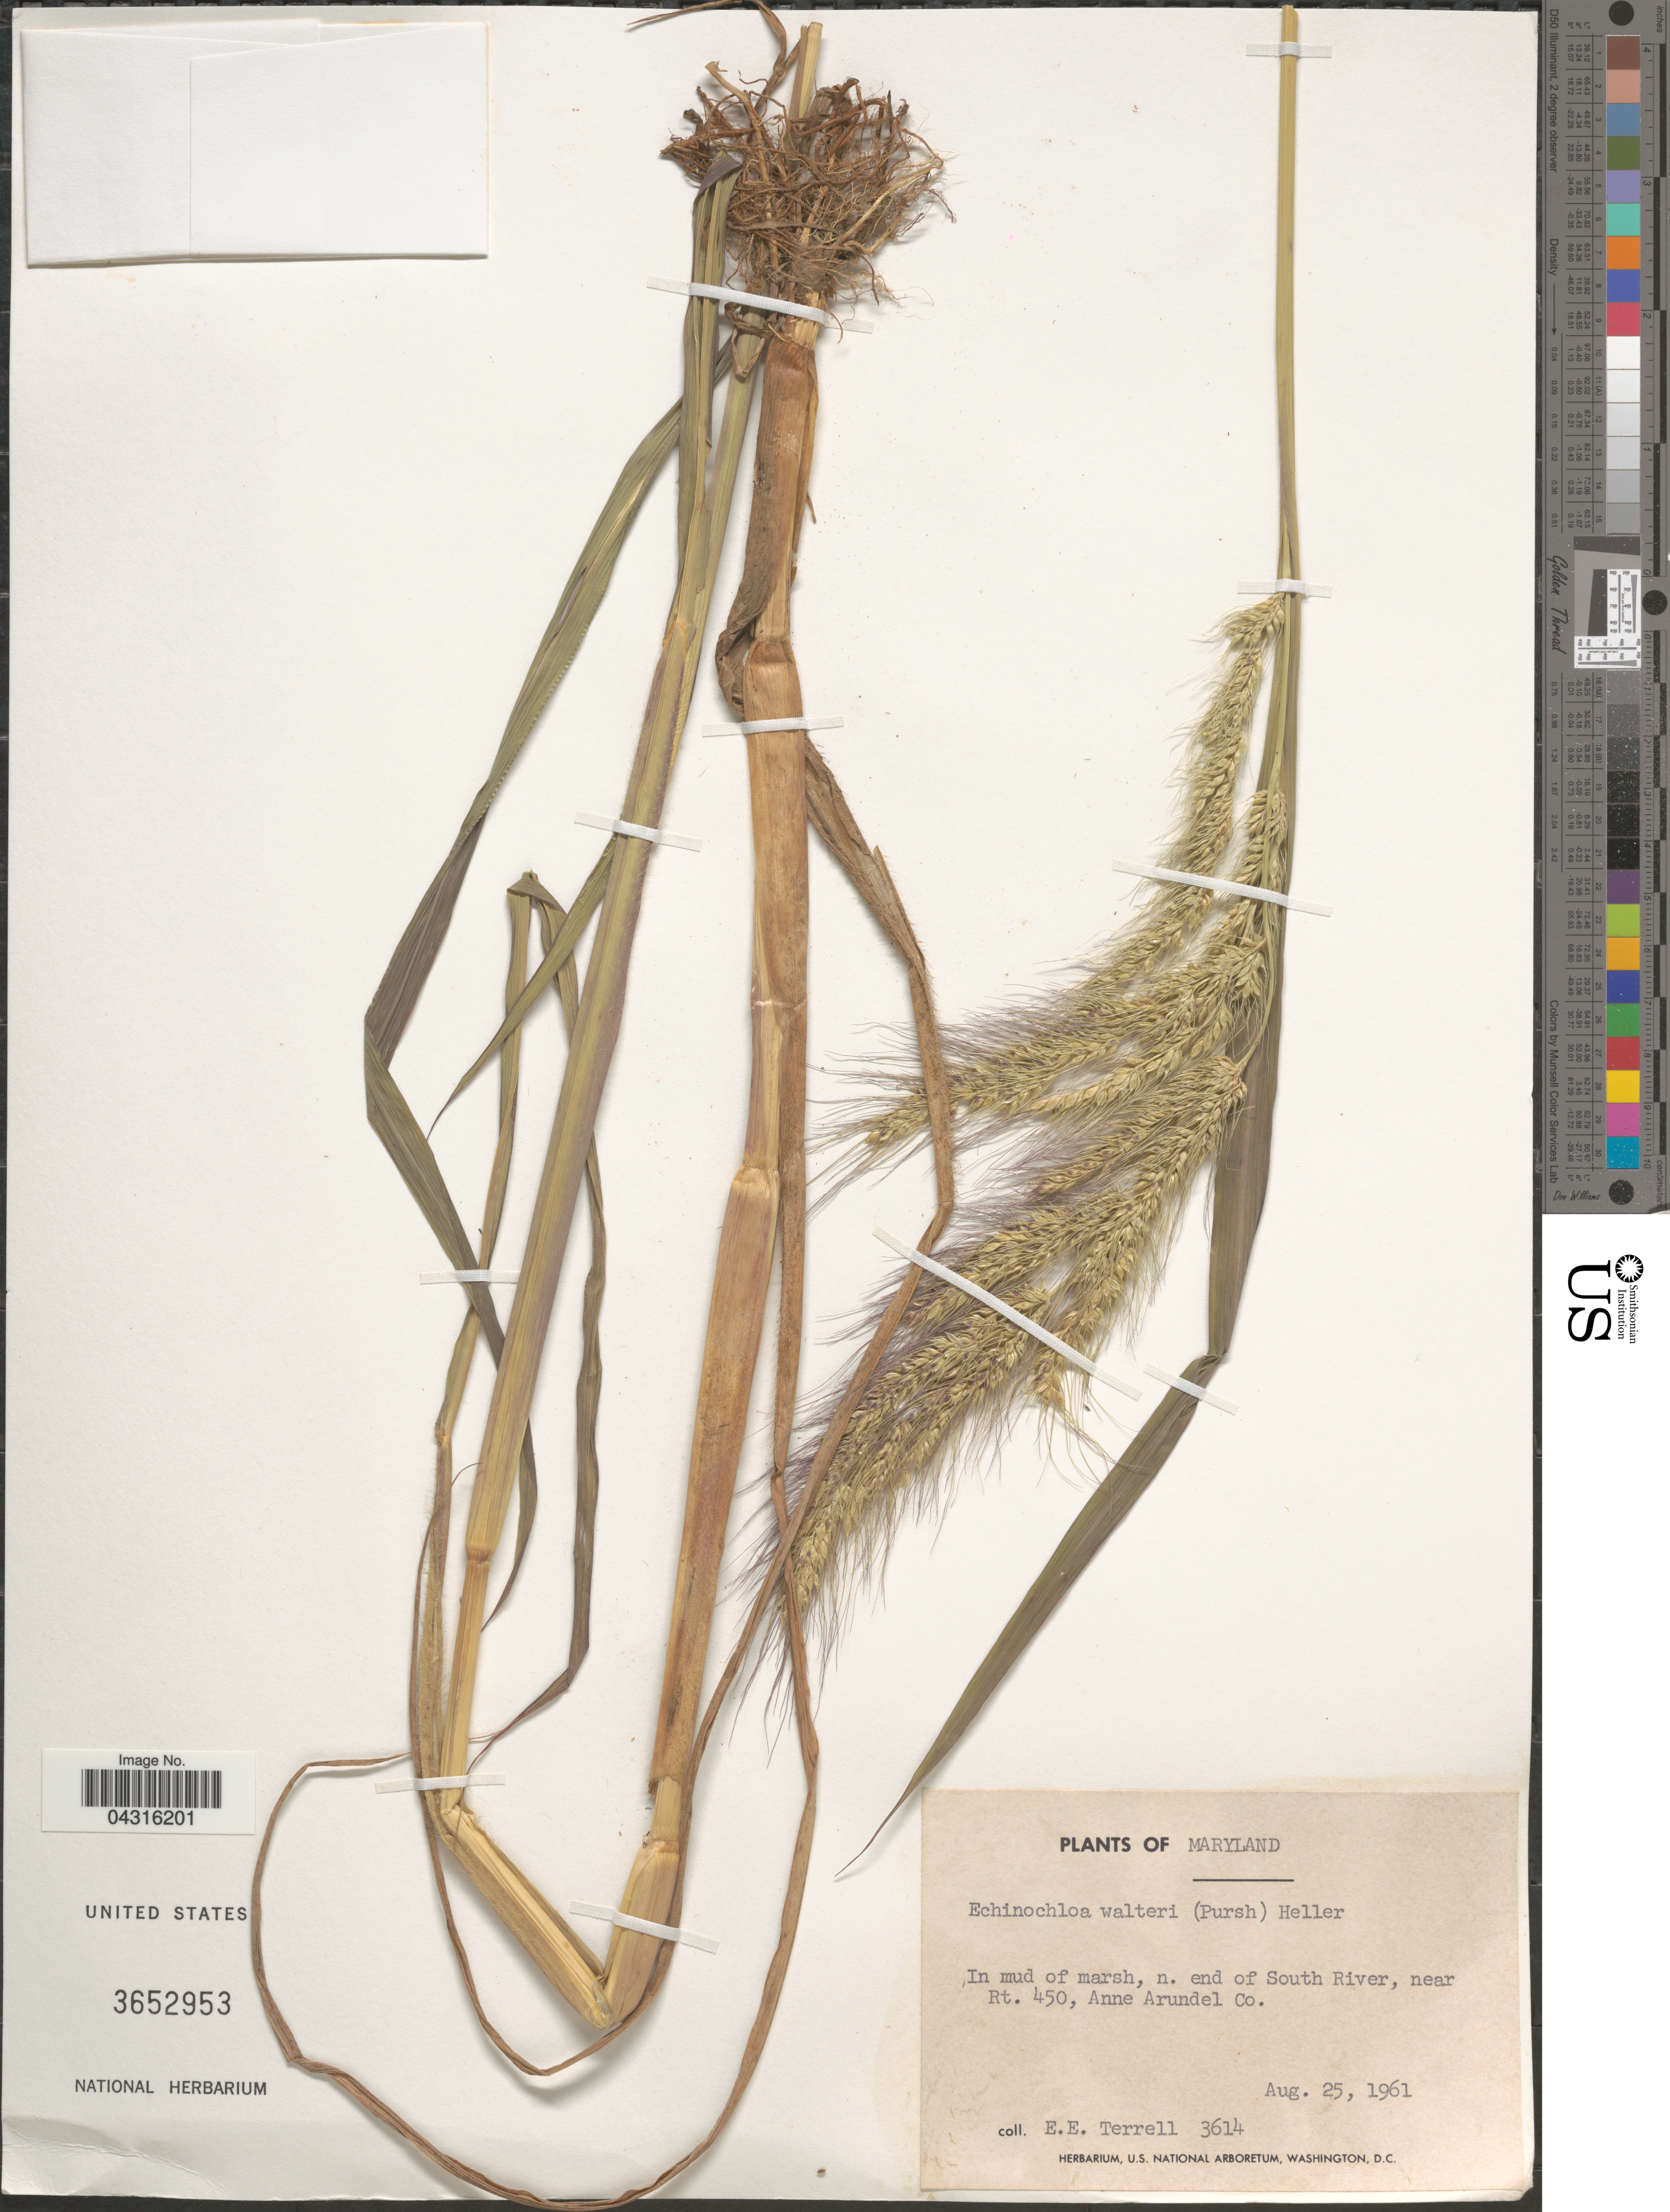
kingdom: Plantae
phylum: Tracheophyta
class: Liliopsida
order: Poales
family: Poaceae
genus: Echinochloa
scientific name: Echinochloa walteri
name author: (Pursh) A. Heller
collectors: E. E. Terrell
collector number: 3614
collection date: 1961-08-25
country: United States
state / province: Maryland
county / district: Anne Arundel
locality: In mud of marsh, n. end of South River, near Rt. 450, Anne Arundel Co.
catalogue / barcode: US 3652953